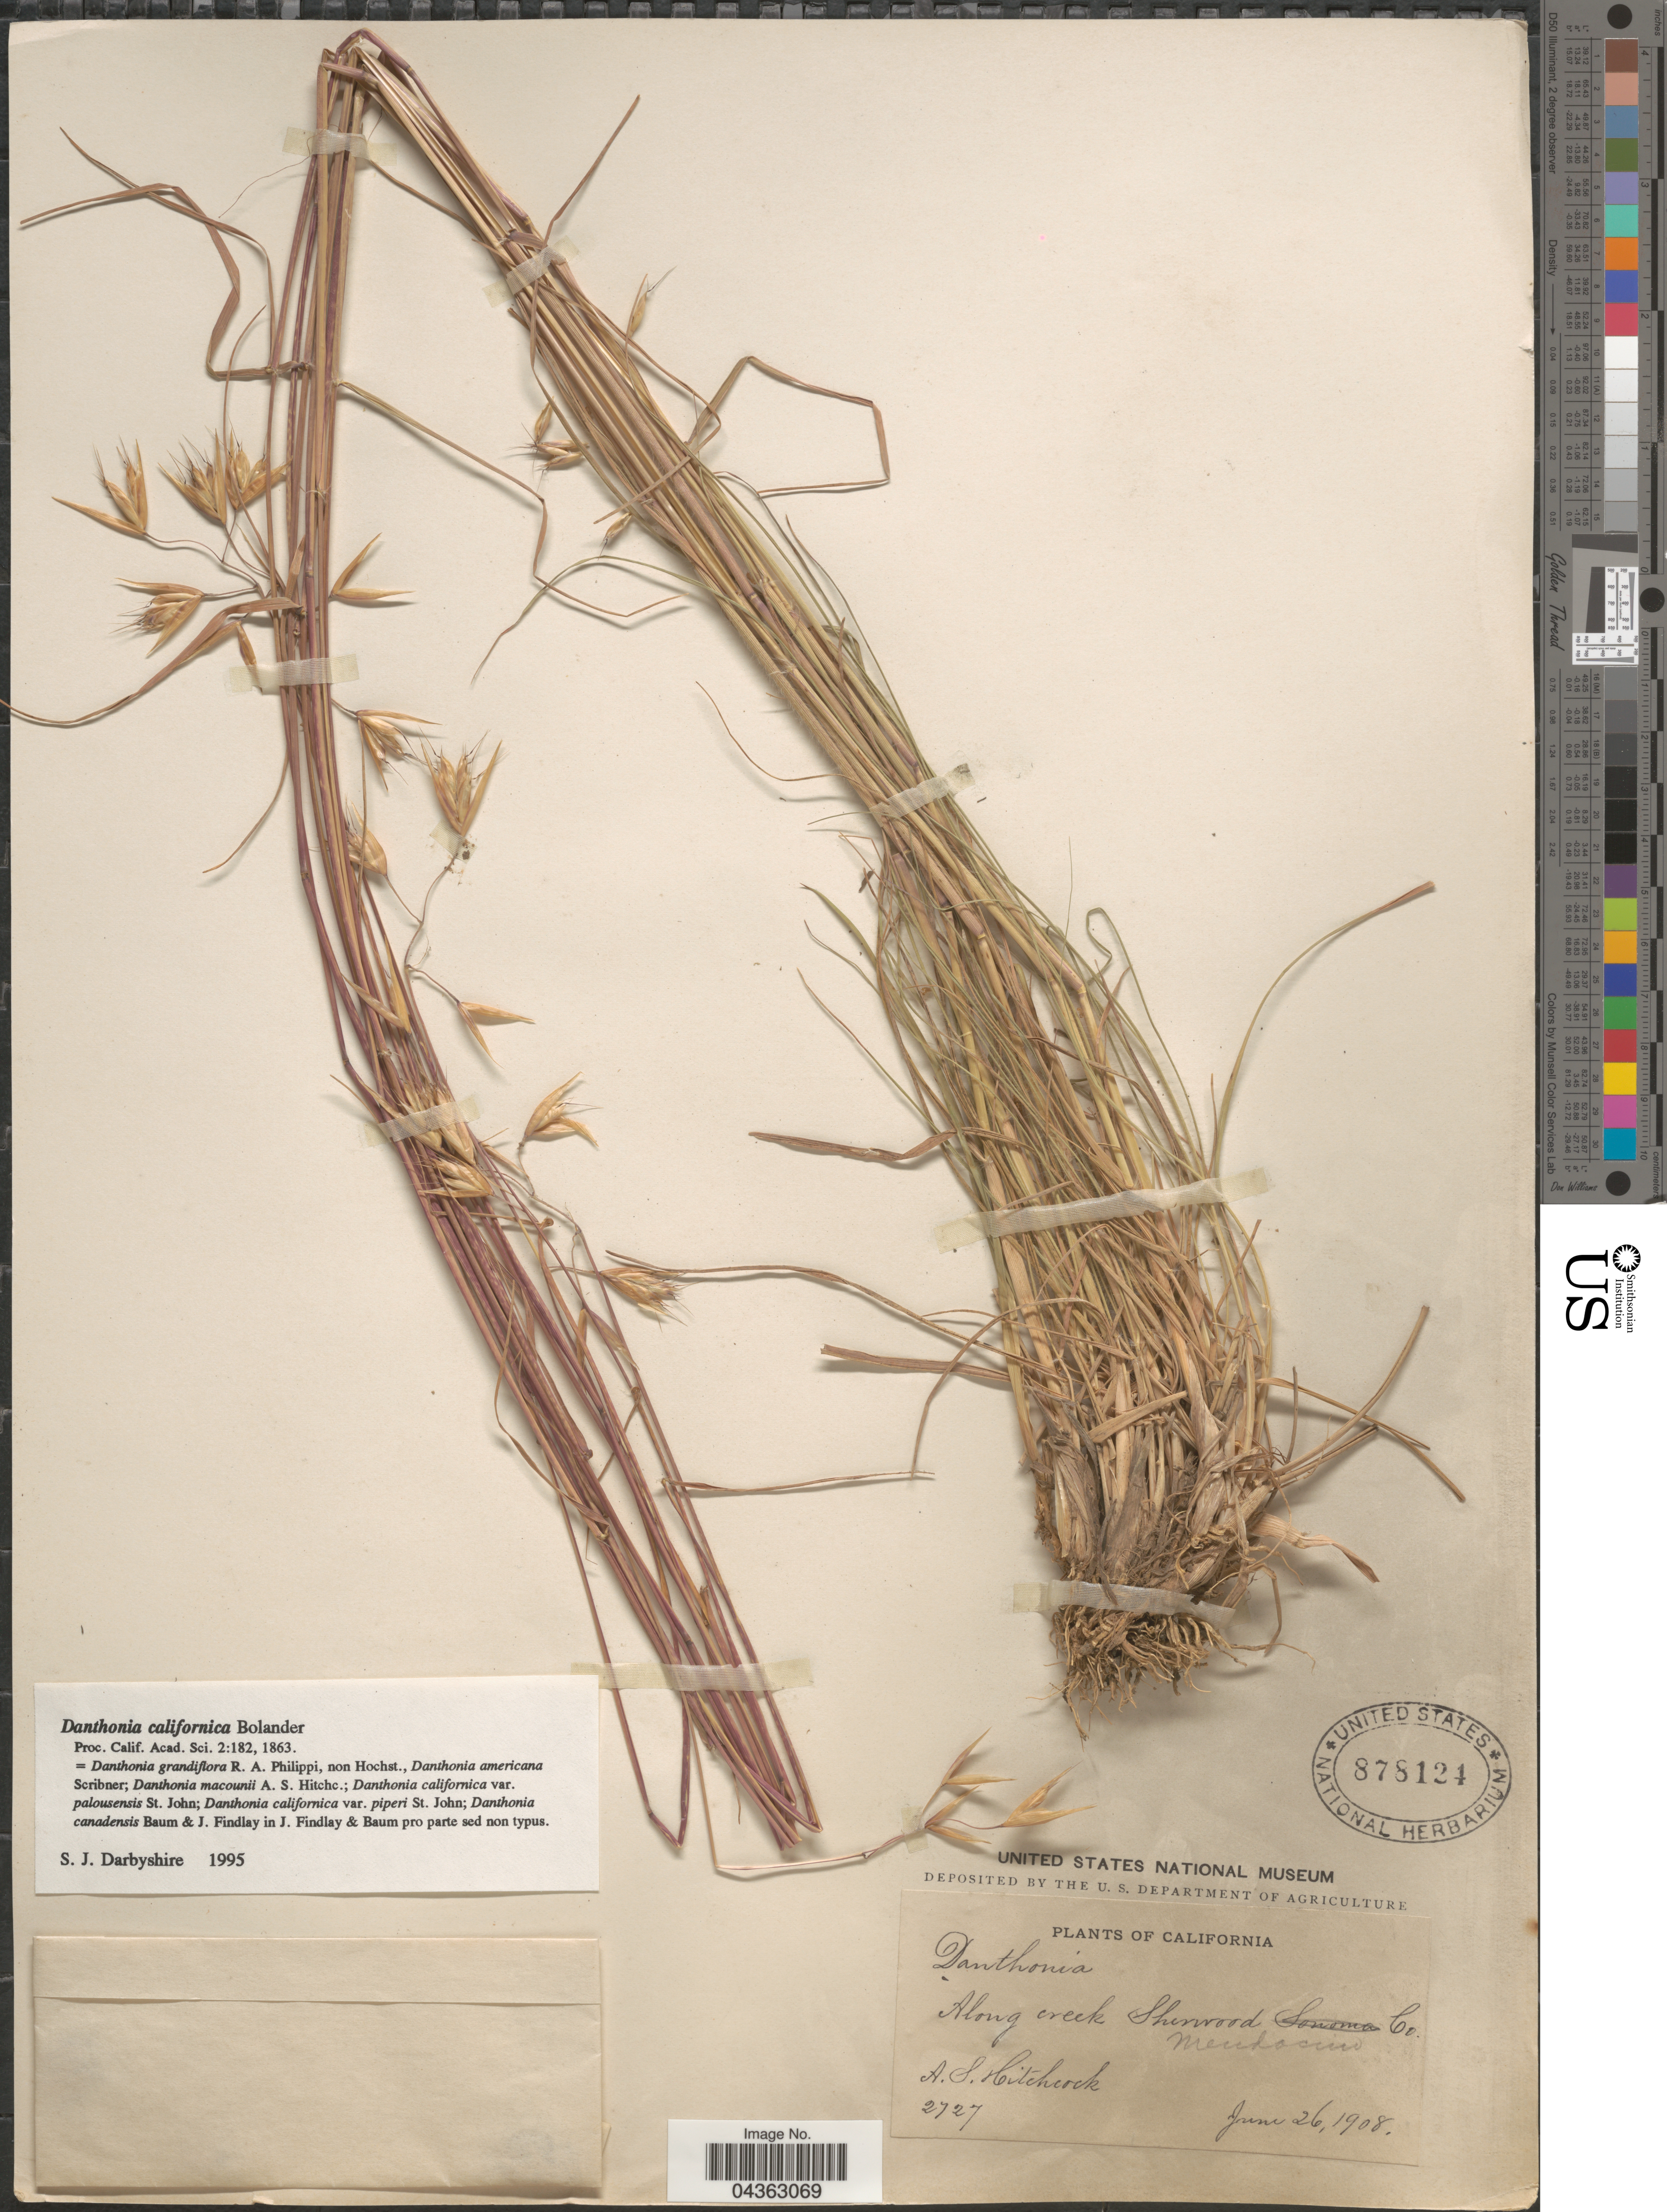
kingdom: Plantae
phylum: Tracheophyta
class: Liliopsida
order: Poales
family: Poaceae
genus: Danthonia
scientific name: Danthonia californica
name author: Bol.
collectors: A. S. Hitchcock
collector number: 2727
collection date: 1908-06-26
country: United States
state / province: California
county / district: Mendocino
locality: Along creek Sherwood Mendocino Co.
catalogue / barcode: US 878124